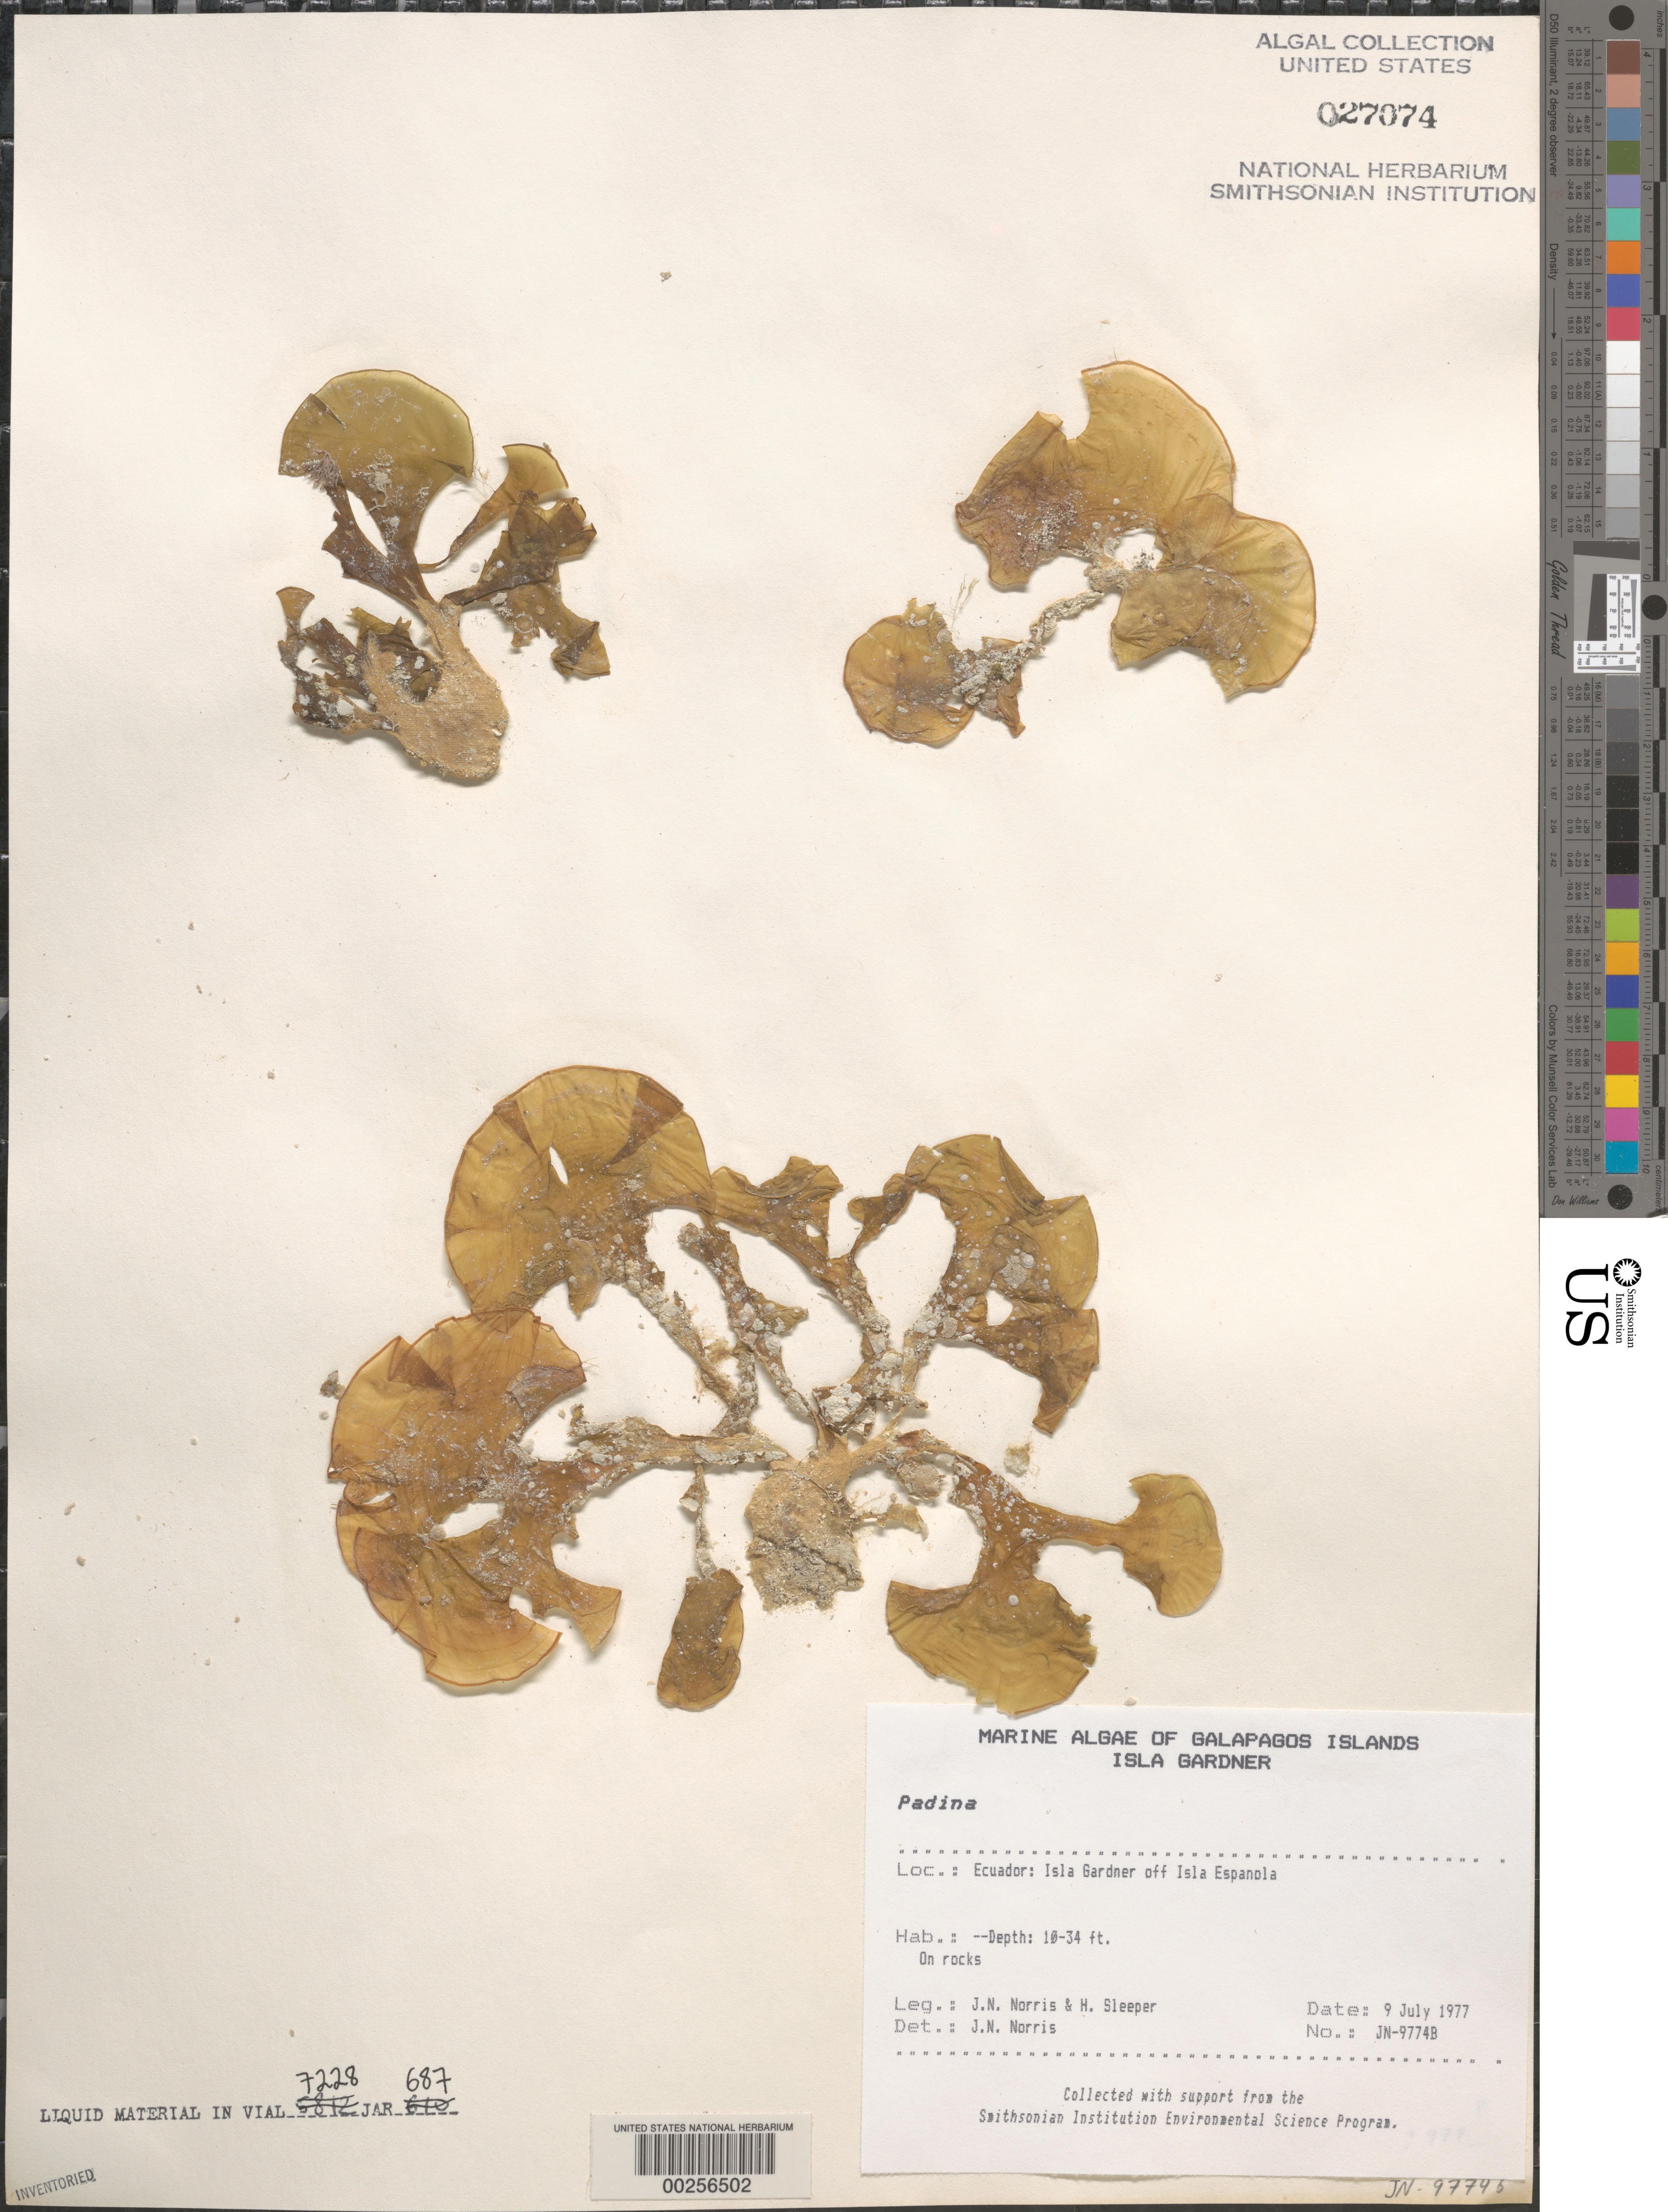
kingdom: Chromista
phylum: Ochrophyta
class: Phaeophyceae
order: Dictyotales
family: Dictyotaceae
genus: Padina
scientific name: Padina sp.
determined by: Norris, James N.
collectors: J. N. Norris & H. Sleeper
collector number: JN-9774b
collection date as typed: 09 Jul 1977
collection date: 1977-07-09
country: Ecuador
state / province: Colón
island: Gardner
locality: Off Isla Española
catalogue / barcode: US 27074